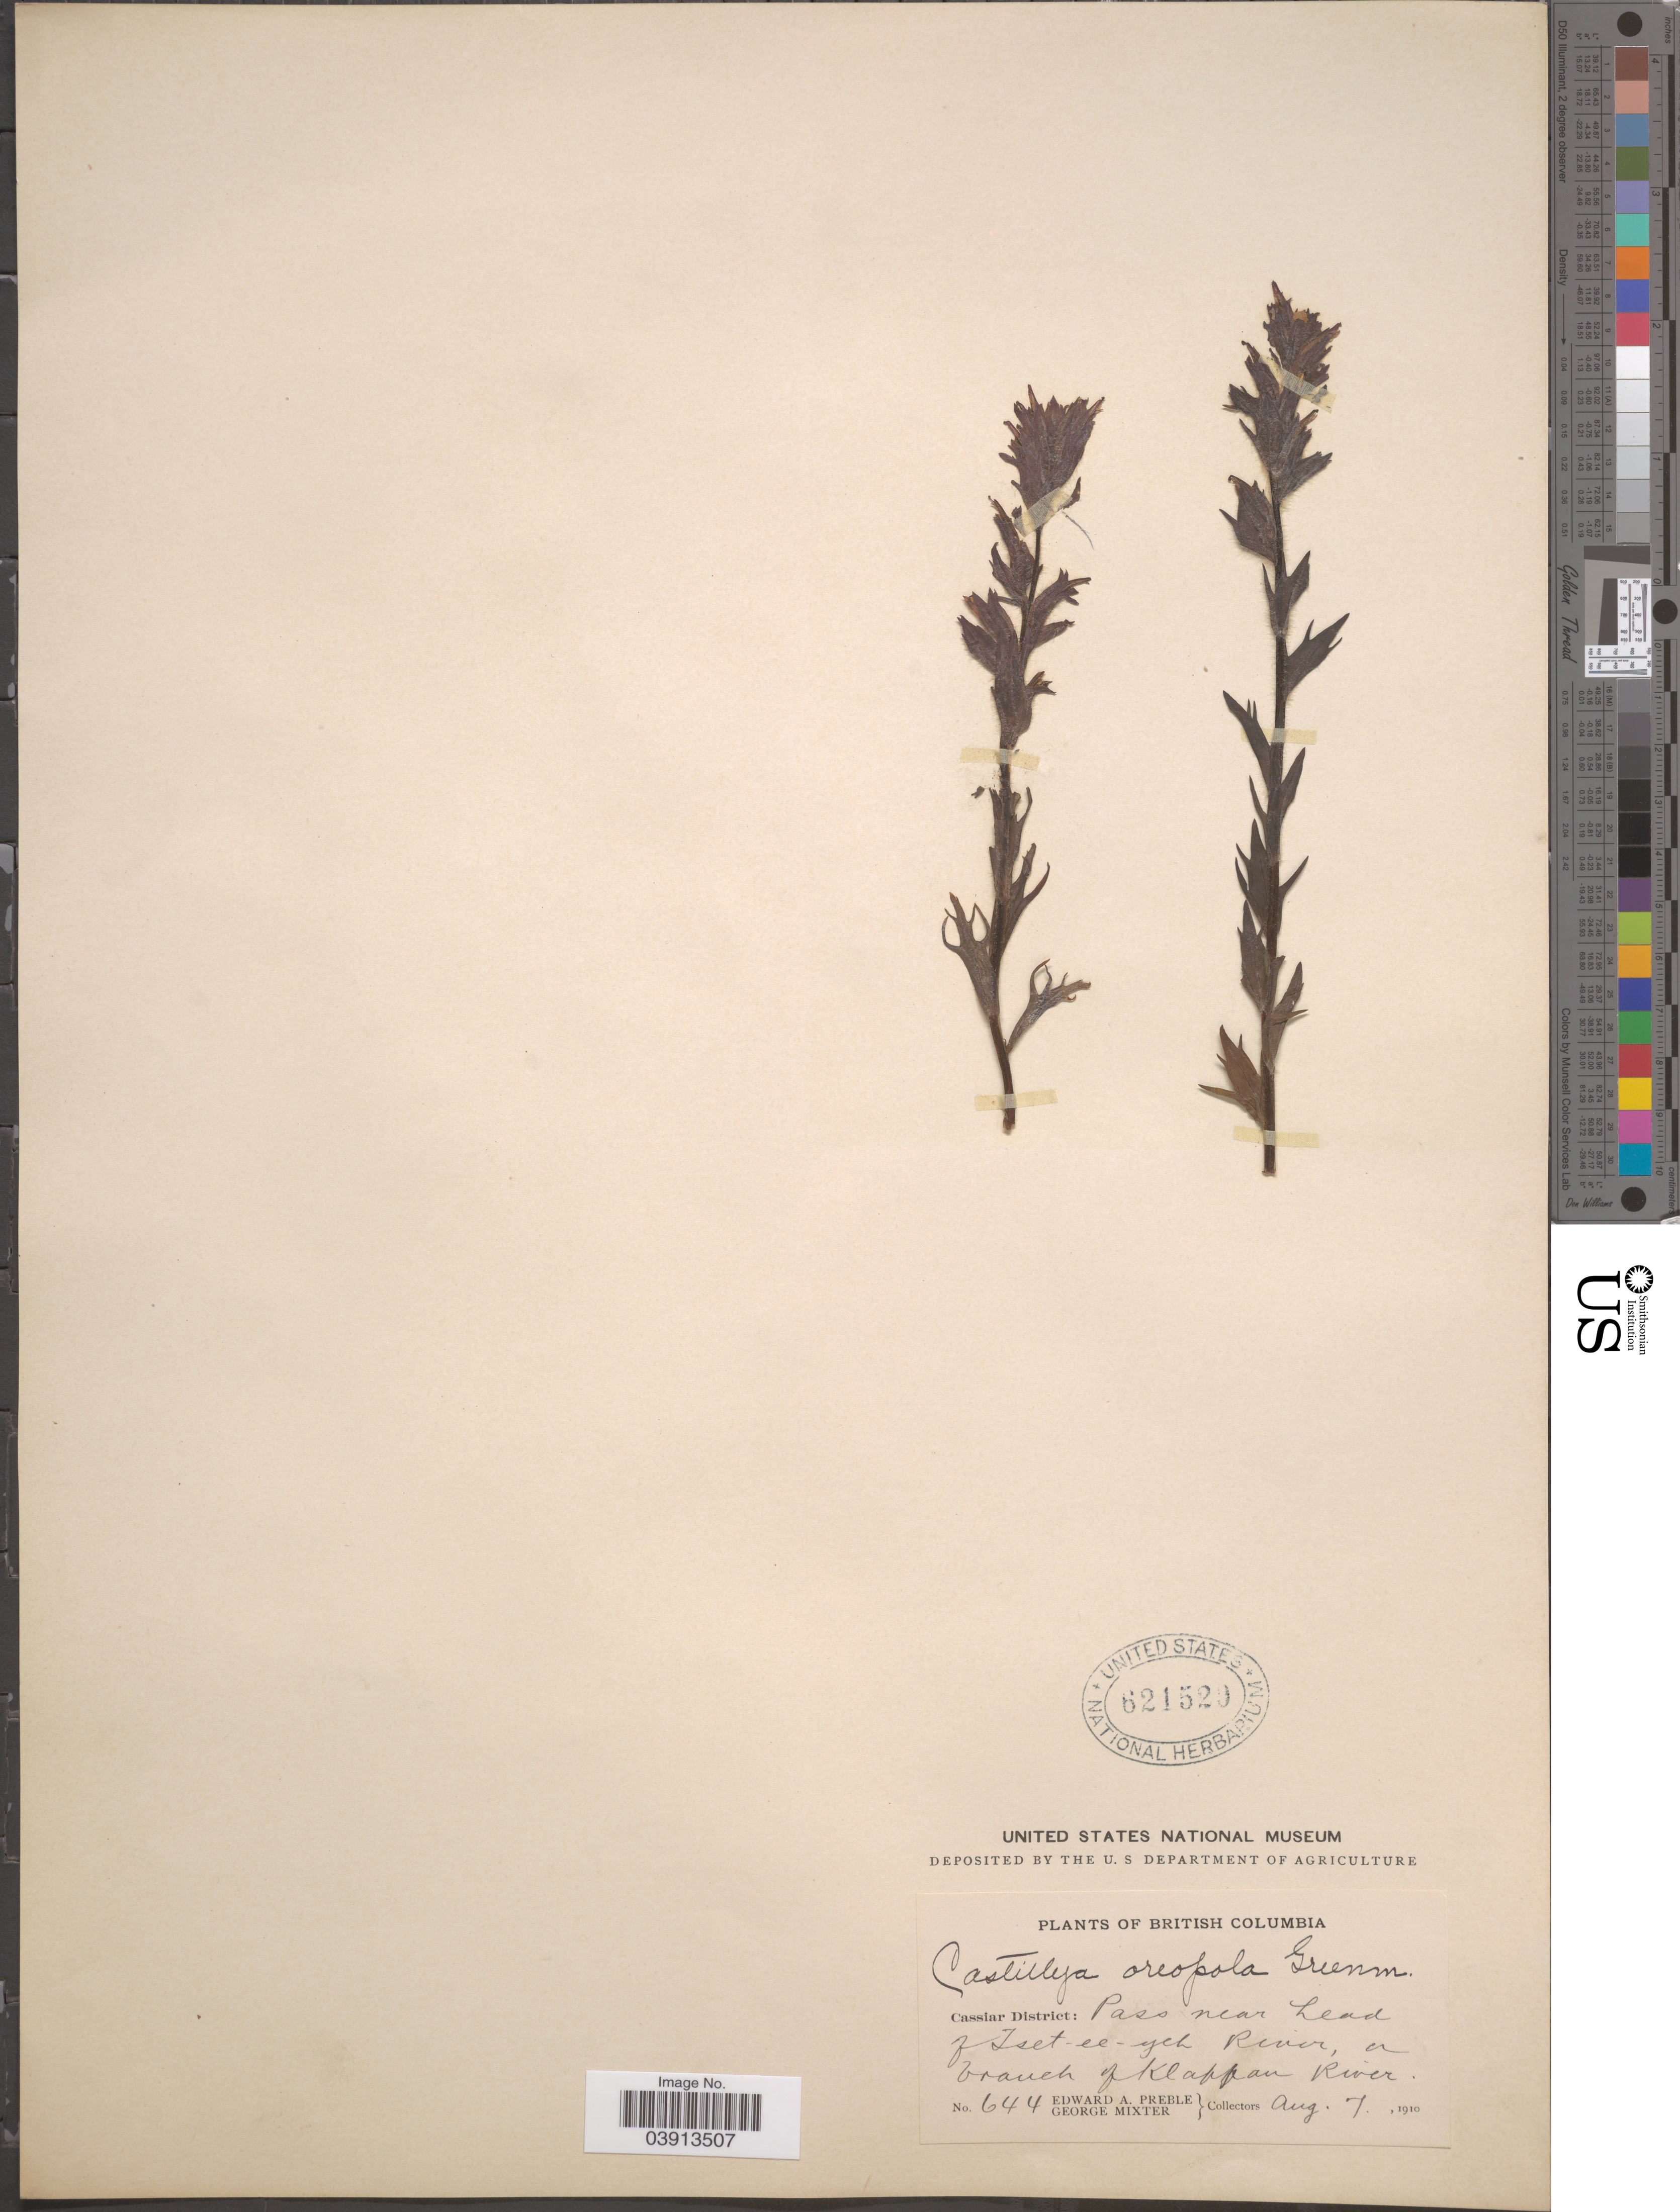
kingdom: Plantae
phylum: Tracheophyta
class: Magnoliopsida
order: Lamiales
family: Orobanchaceae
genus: Castilleja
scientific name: Castilleja parviflora var. albida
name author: (Pennell) Ownbey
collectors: E. Preble & G. Mixter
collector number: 644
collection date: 1910-08-07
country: Canada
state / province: British Columbia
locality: Cassiar District: Pass near head of Iset-ee-yeh River, a branch of Klappan River.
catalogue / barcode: US 621520